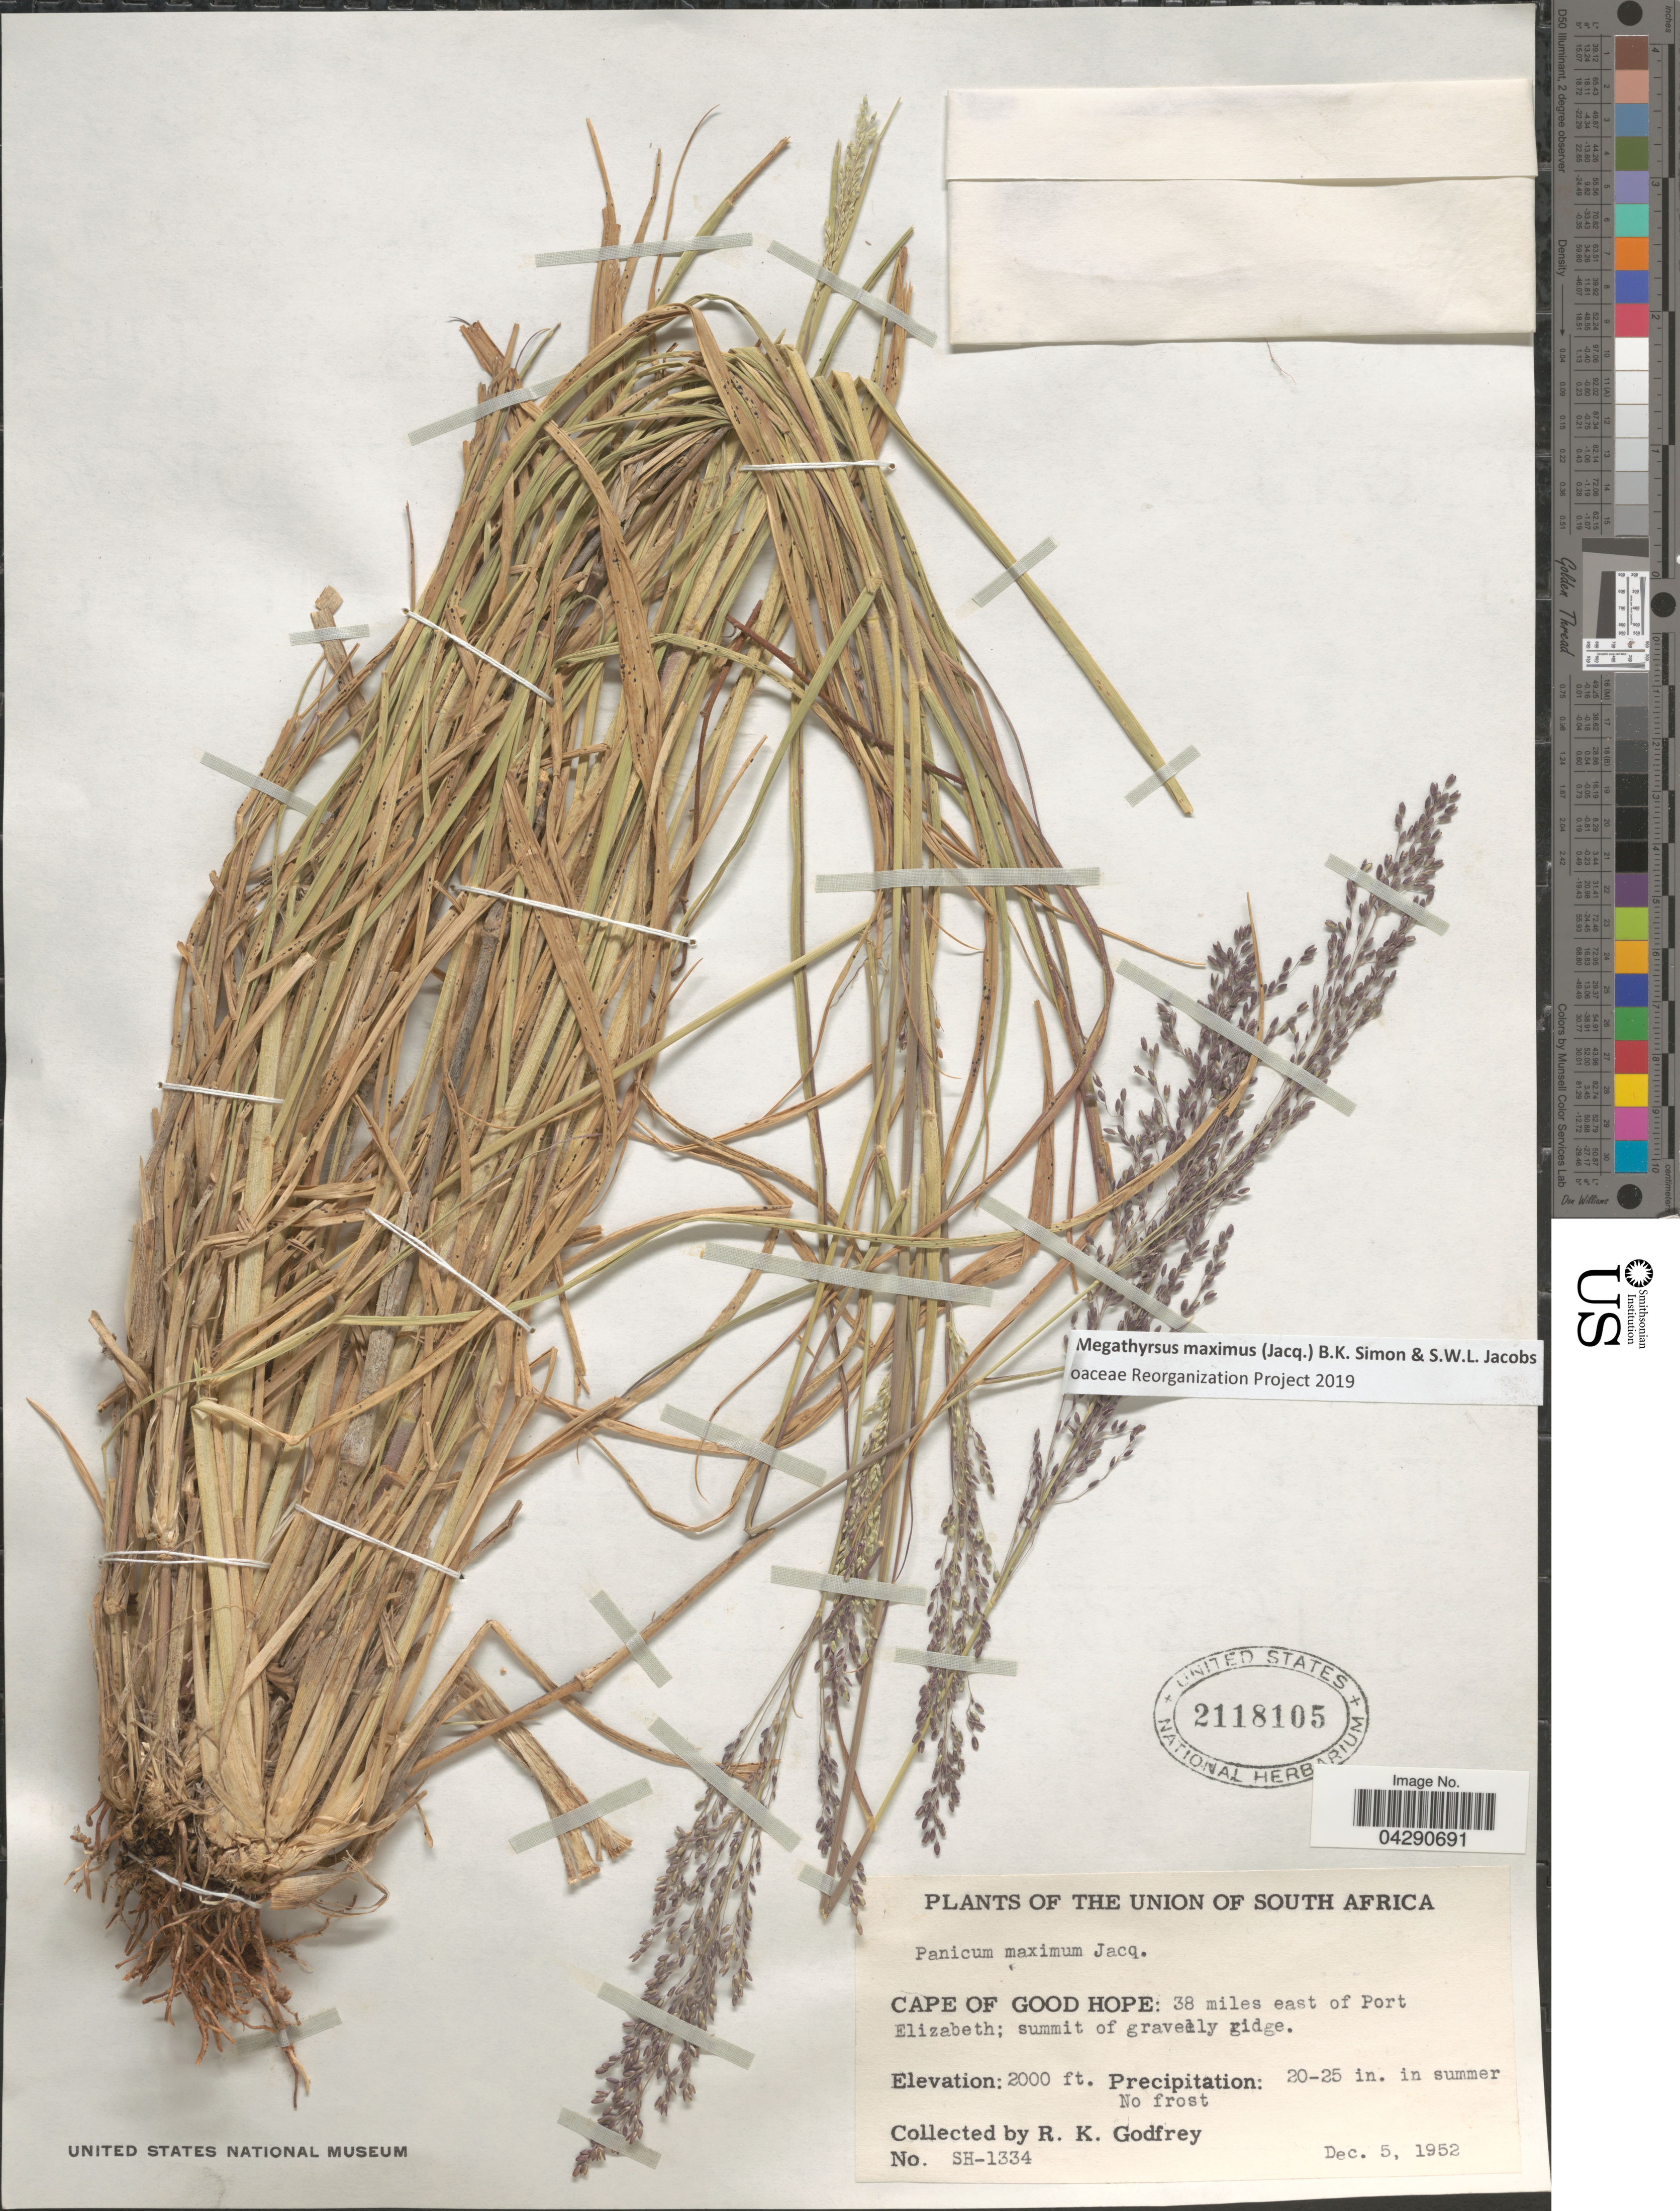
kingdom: Plantae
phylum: Tracheophyta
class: Liliopsida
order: Poales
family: Poaceae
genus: Megathyrsus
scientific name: Megathyrsus maximus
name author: (Jacq.) B.K. Simon & S.W.L. Jacobs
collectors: R. K. Godfrey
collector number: SH-1334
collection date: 1952-12-05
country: South Africa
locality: Union of South Africa. Cape of Good Hope: 38 miles east of Port Elizabeth; summit of gravelly ridge.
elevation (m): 610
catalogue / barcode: US 2118105